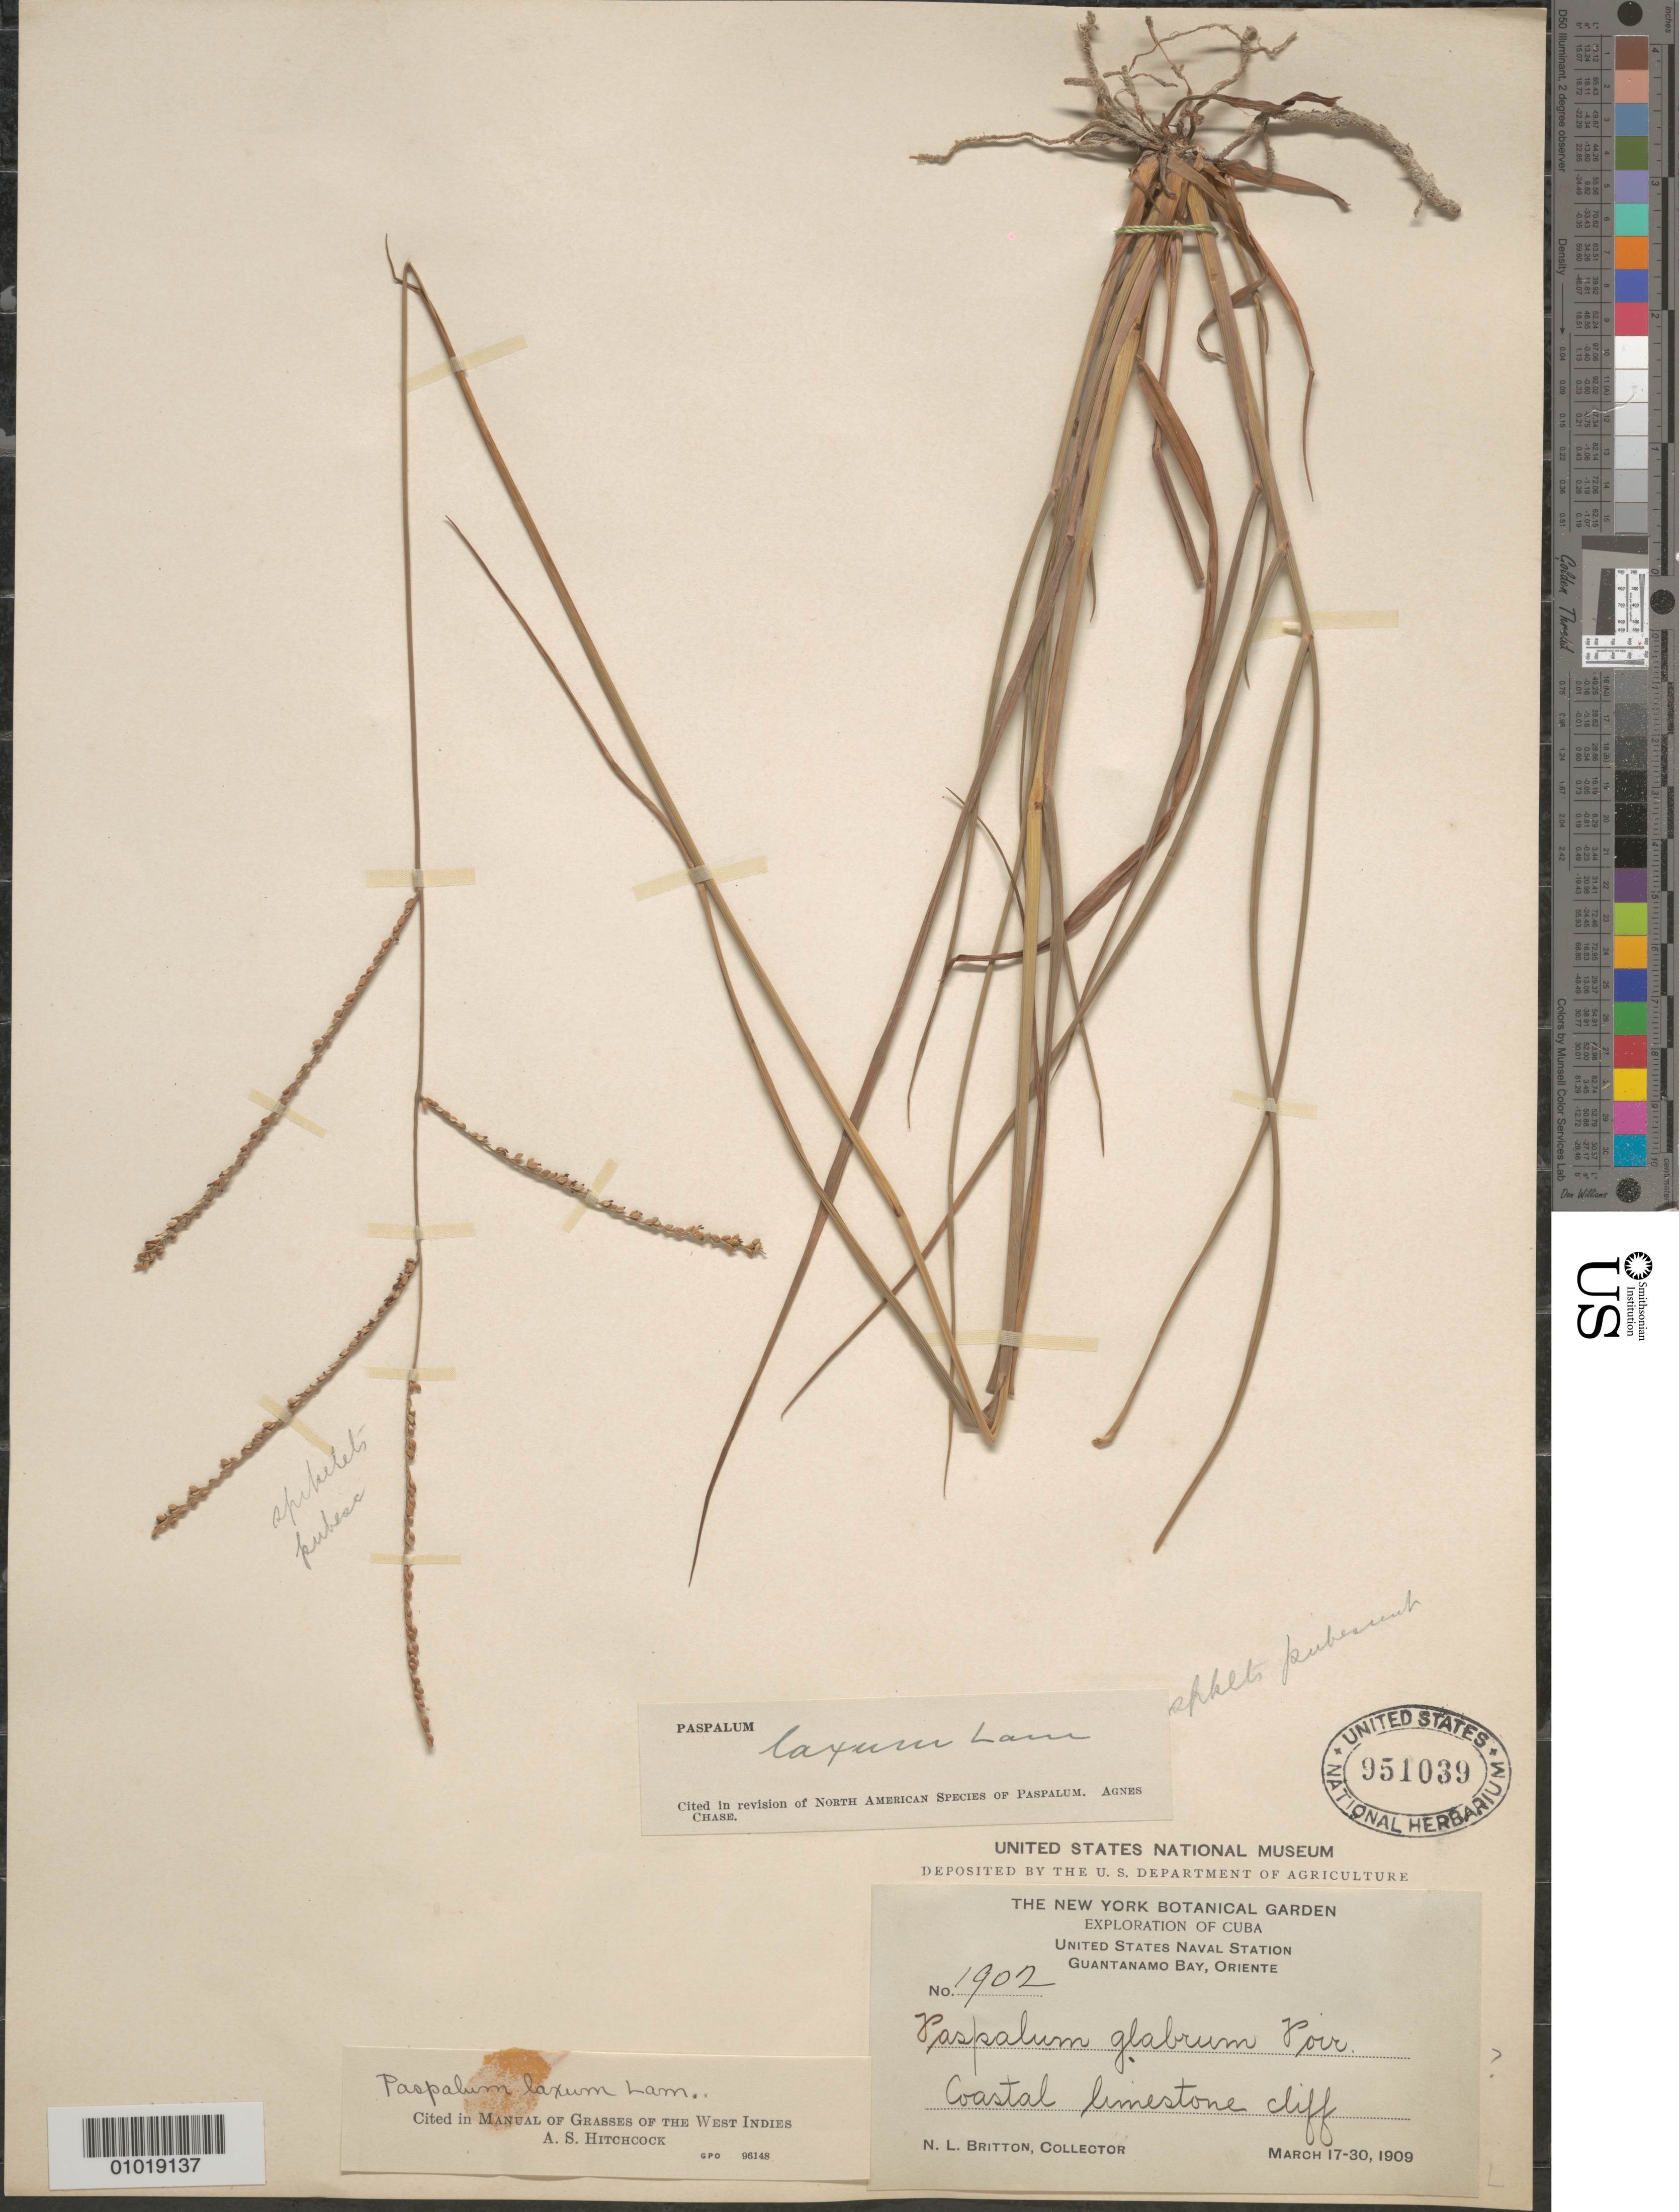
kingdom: Plantae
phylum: Tracheophyta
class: Liliopsida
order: Poales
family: Poaceae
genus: Paspalum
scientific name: Paspalum laxum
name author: Lam.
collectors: N. Britton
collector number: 1902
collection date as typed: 17 Mar 1909 to 30 Mar 1909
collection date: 1909-03-17/1909-03-30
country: Cuba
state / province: Guantanamo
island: Cuba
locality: United States Naval Station, Guantánamo Bay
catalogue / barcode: US 951039